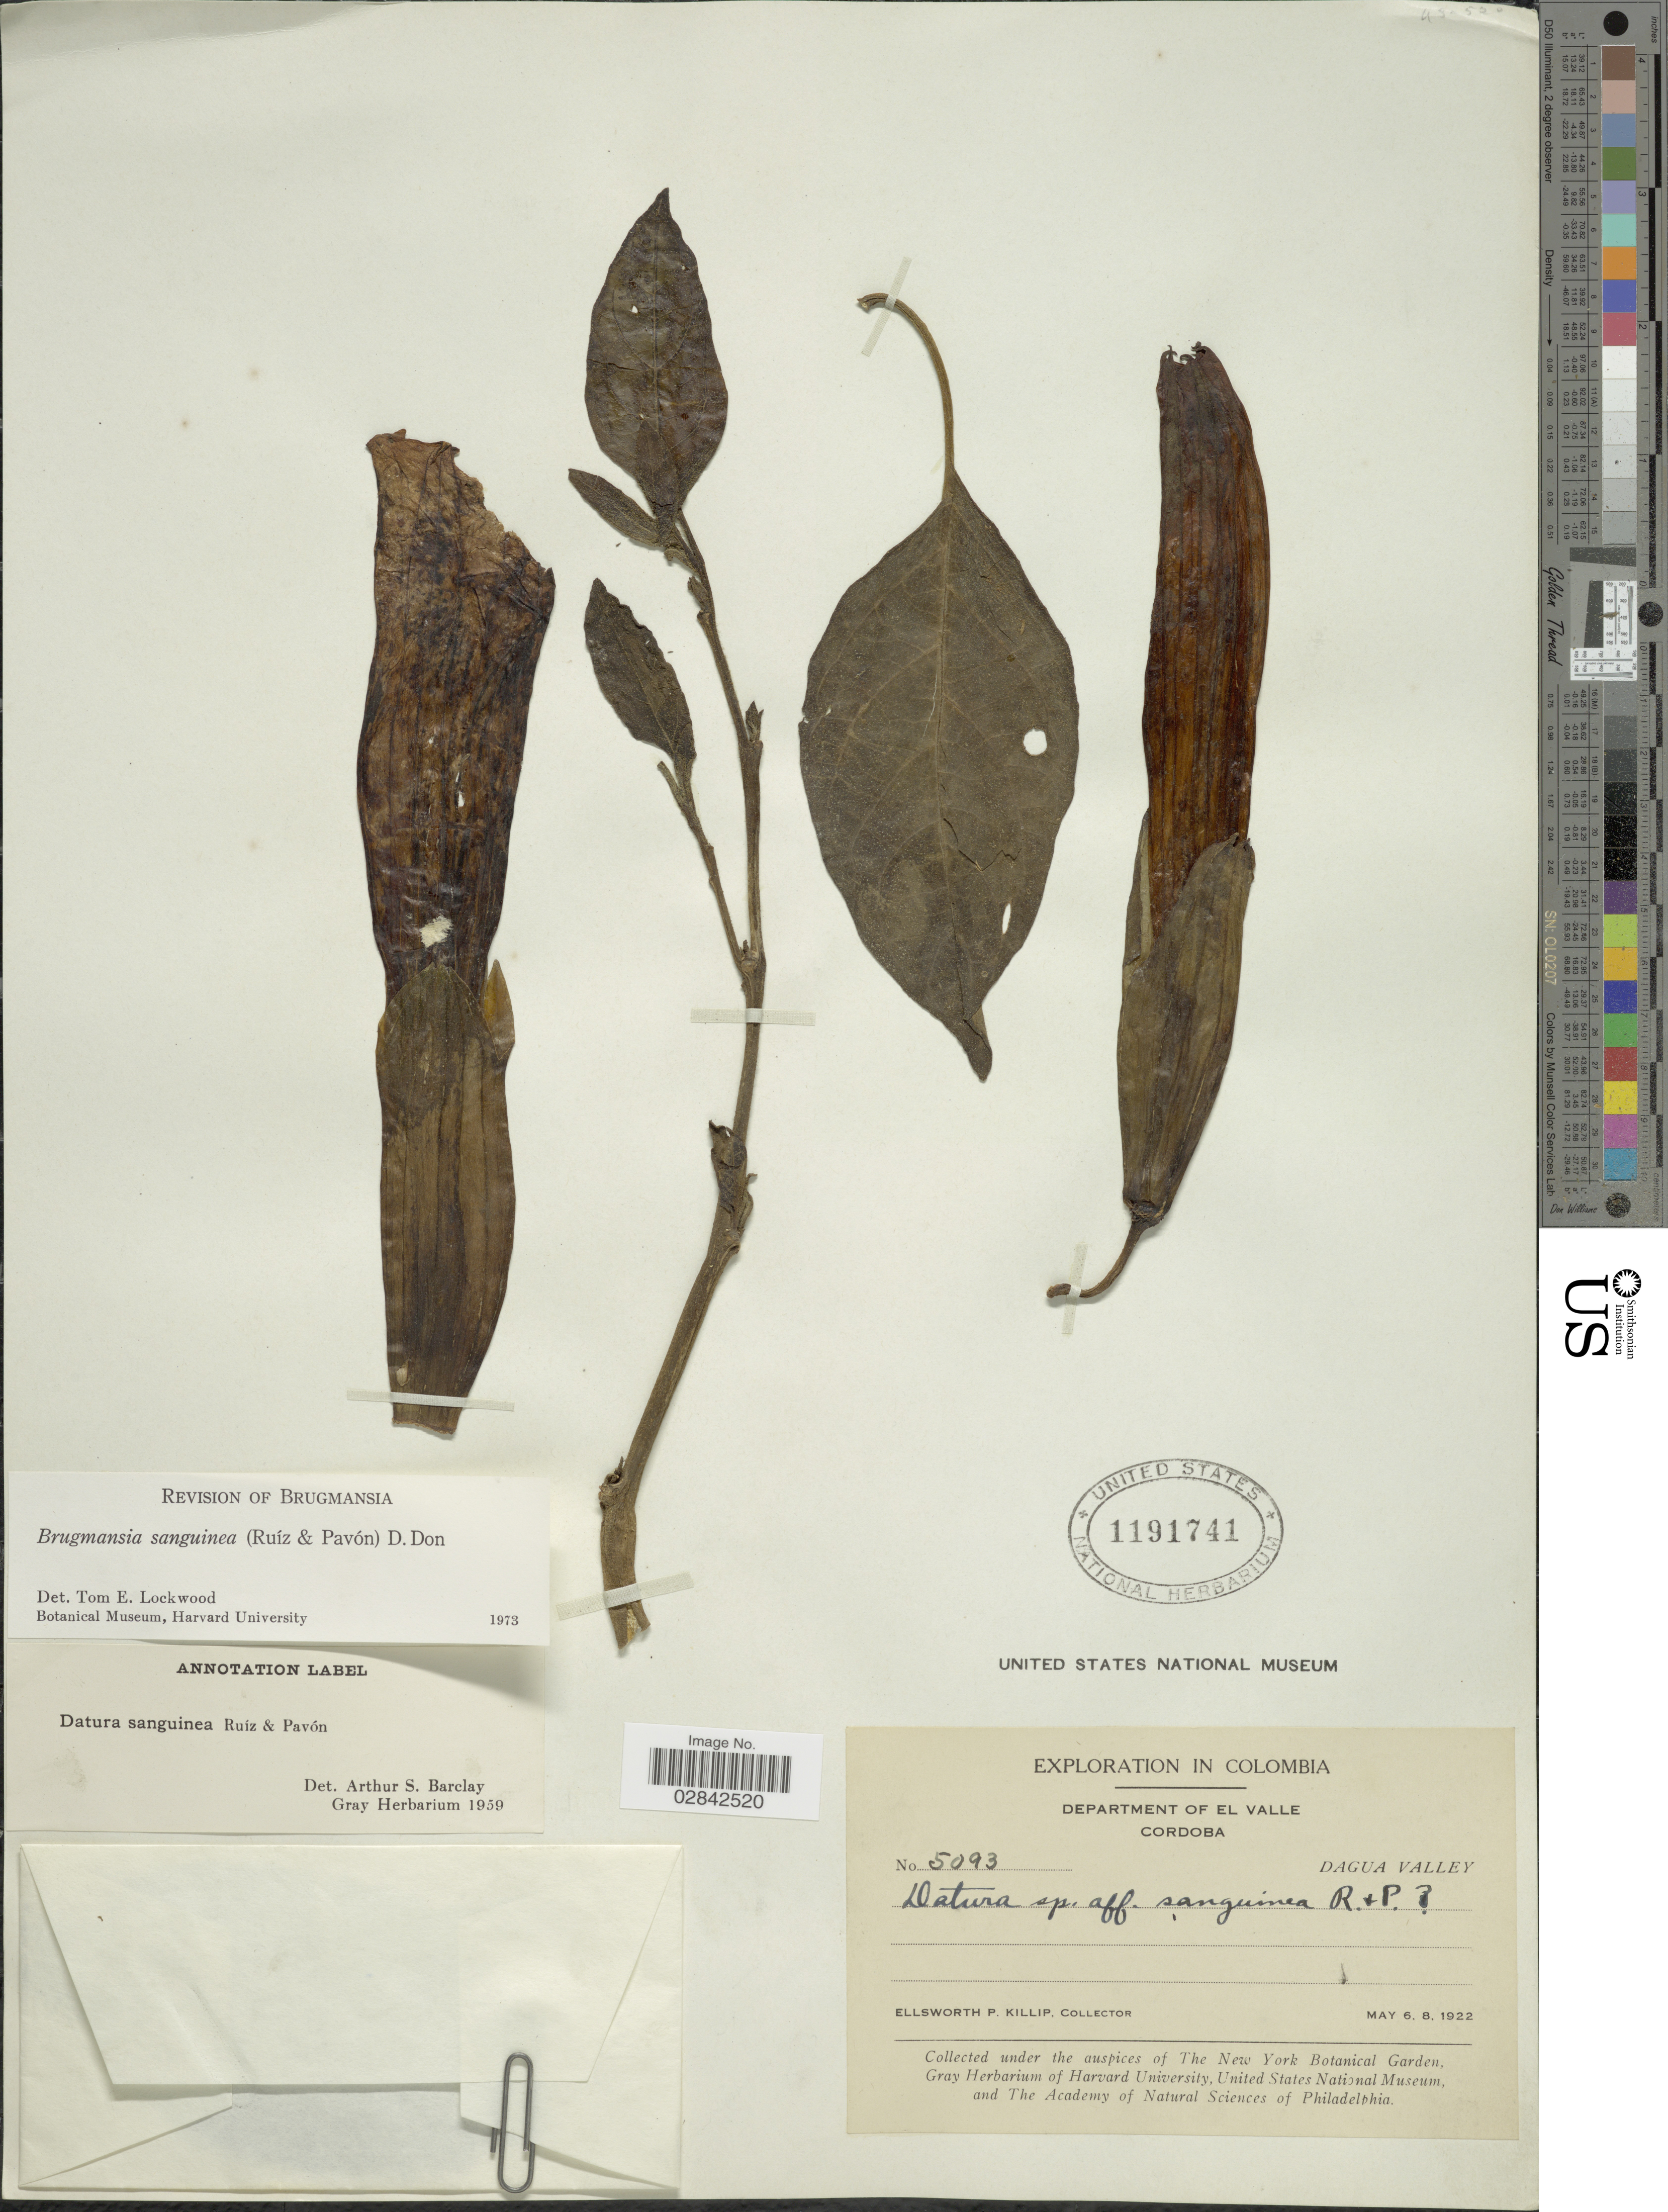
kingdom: Plantae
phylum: Tracheophyta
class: Magnoliopsida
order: Solanales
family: Solanaceae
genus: Brugmansia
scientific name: Brugmansia sanguinea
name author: (Ruiz & Pav.) D. Don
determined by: Lockwood, T. E.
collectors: E. P. Killip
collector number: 5093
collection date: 1922-05-06/1922-05-08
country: Colombia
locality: Department of El Valle, Cordoba, Dagua Valley.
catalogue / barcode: US 1191741